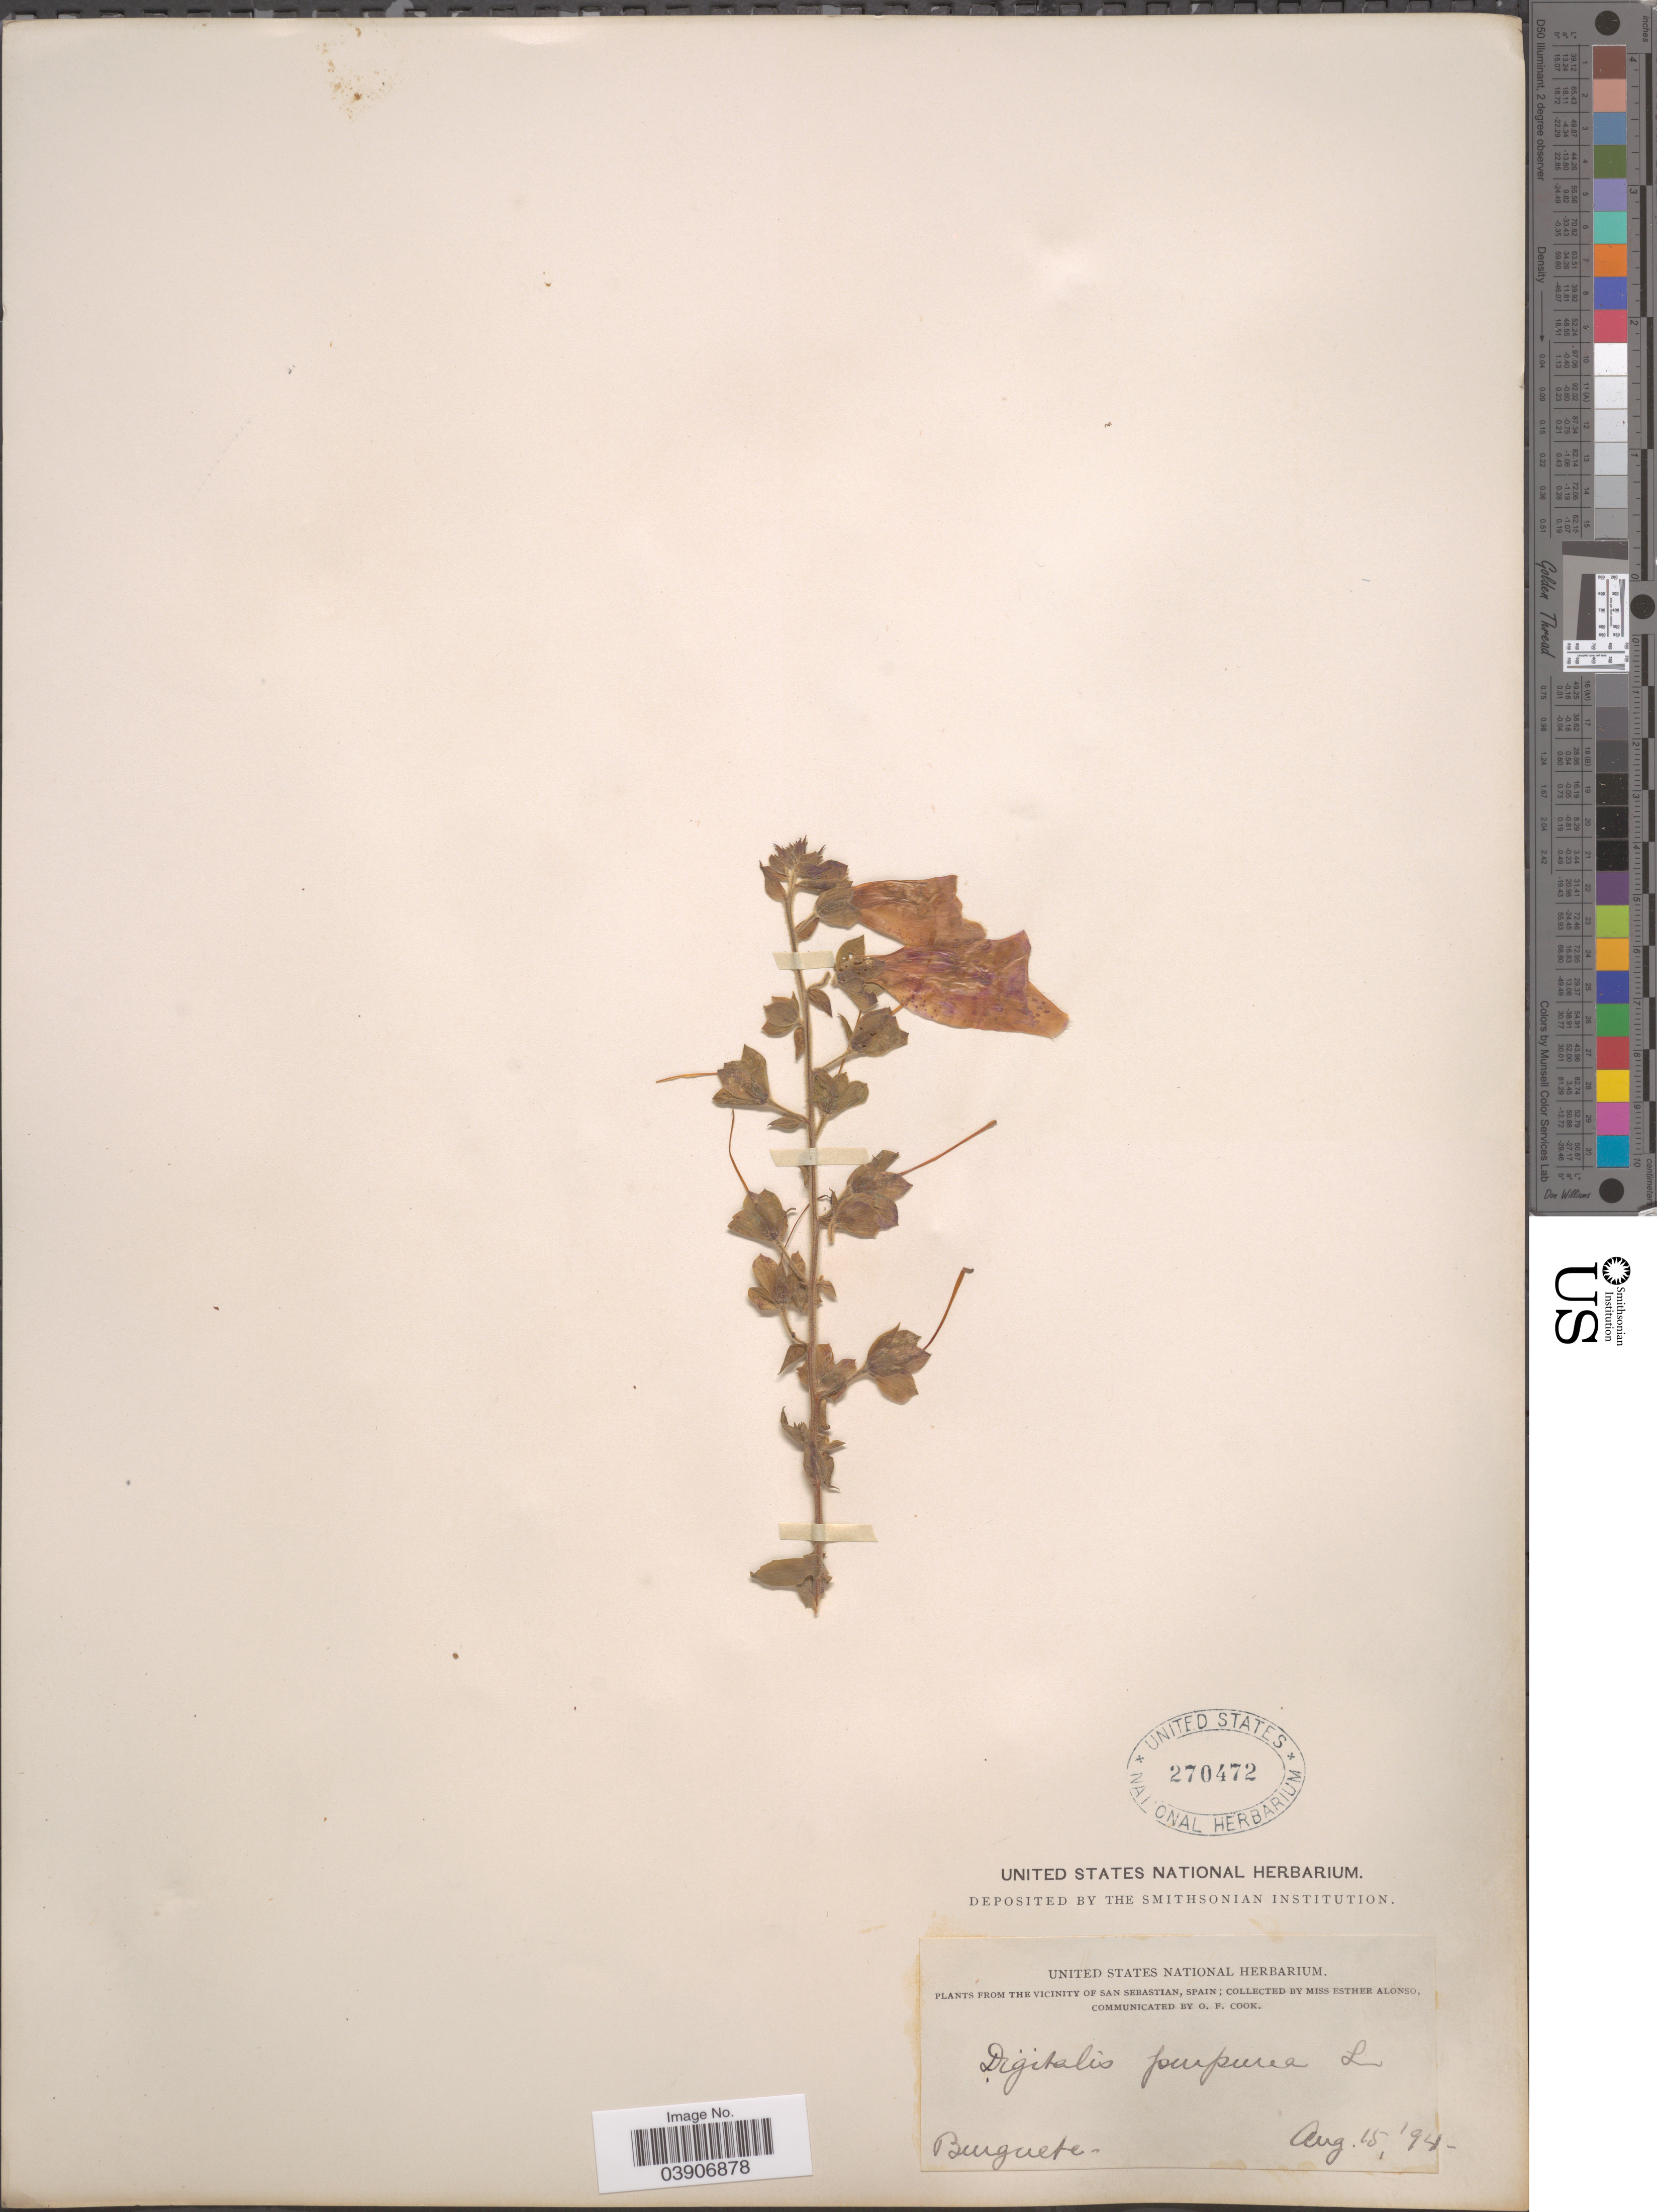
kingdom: Plantae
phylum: Tracheophyta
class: Magnoliopsida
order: Lamiales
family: Plantaginaceae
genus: Digitalis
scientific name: Digitalis purpurea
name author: L.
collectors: E. Alonso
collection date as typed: Transcribed d/m/y: 15/8/94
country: Spain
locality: Vicinity of San Sebastian. Burguete.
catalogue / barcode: US 270472